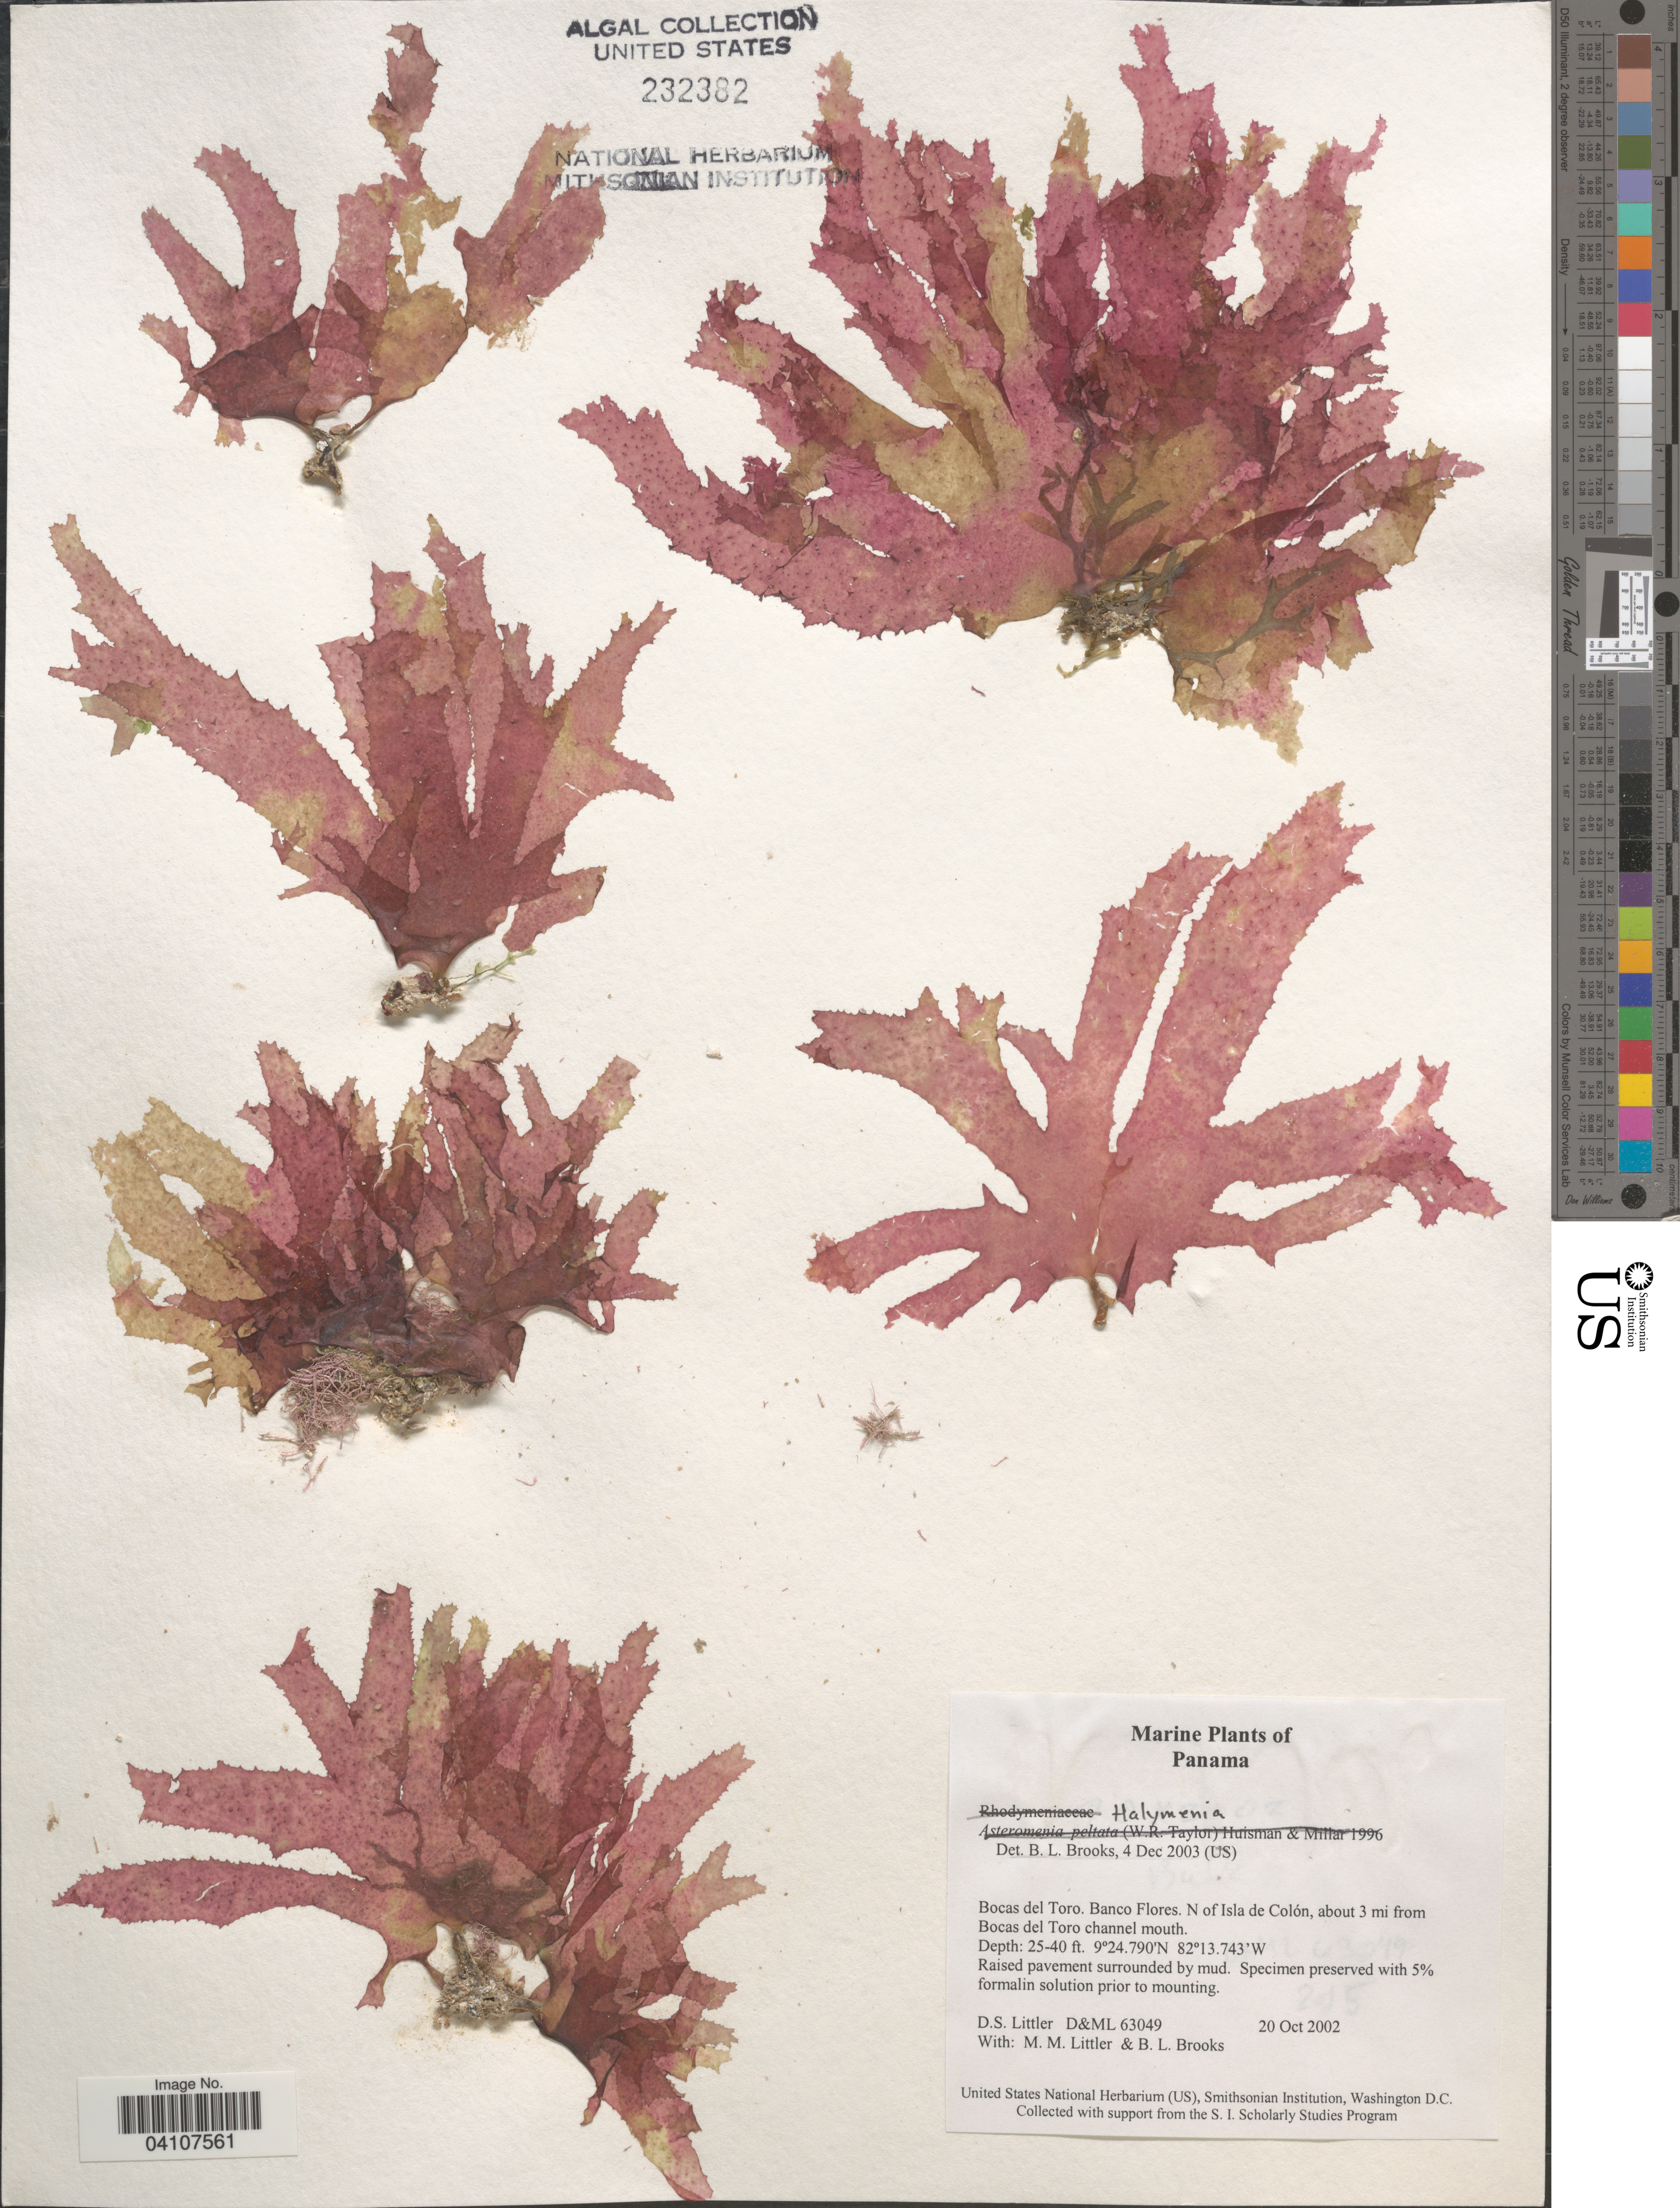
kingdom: Plantae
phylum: Rhodophyta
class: Florideophyceae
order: Halymeniales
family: Halymeniaceae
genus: Halymenia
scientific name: Halymenia sp.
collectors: D. S. Littler & B. Brooks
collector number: D&ML63049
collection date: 2002-10-20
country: Panama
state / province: Bocas del Toro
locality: Banco Flores. N of Isla de Colón, about 3 mi from Bocas del Toro channel mouth.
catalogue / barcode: US 232382